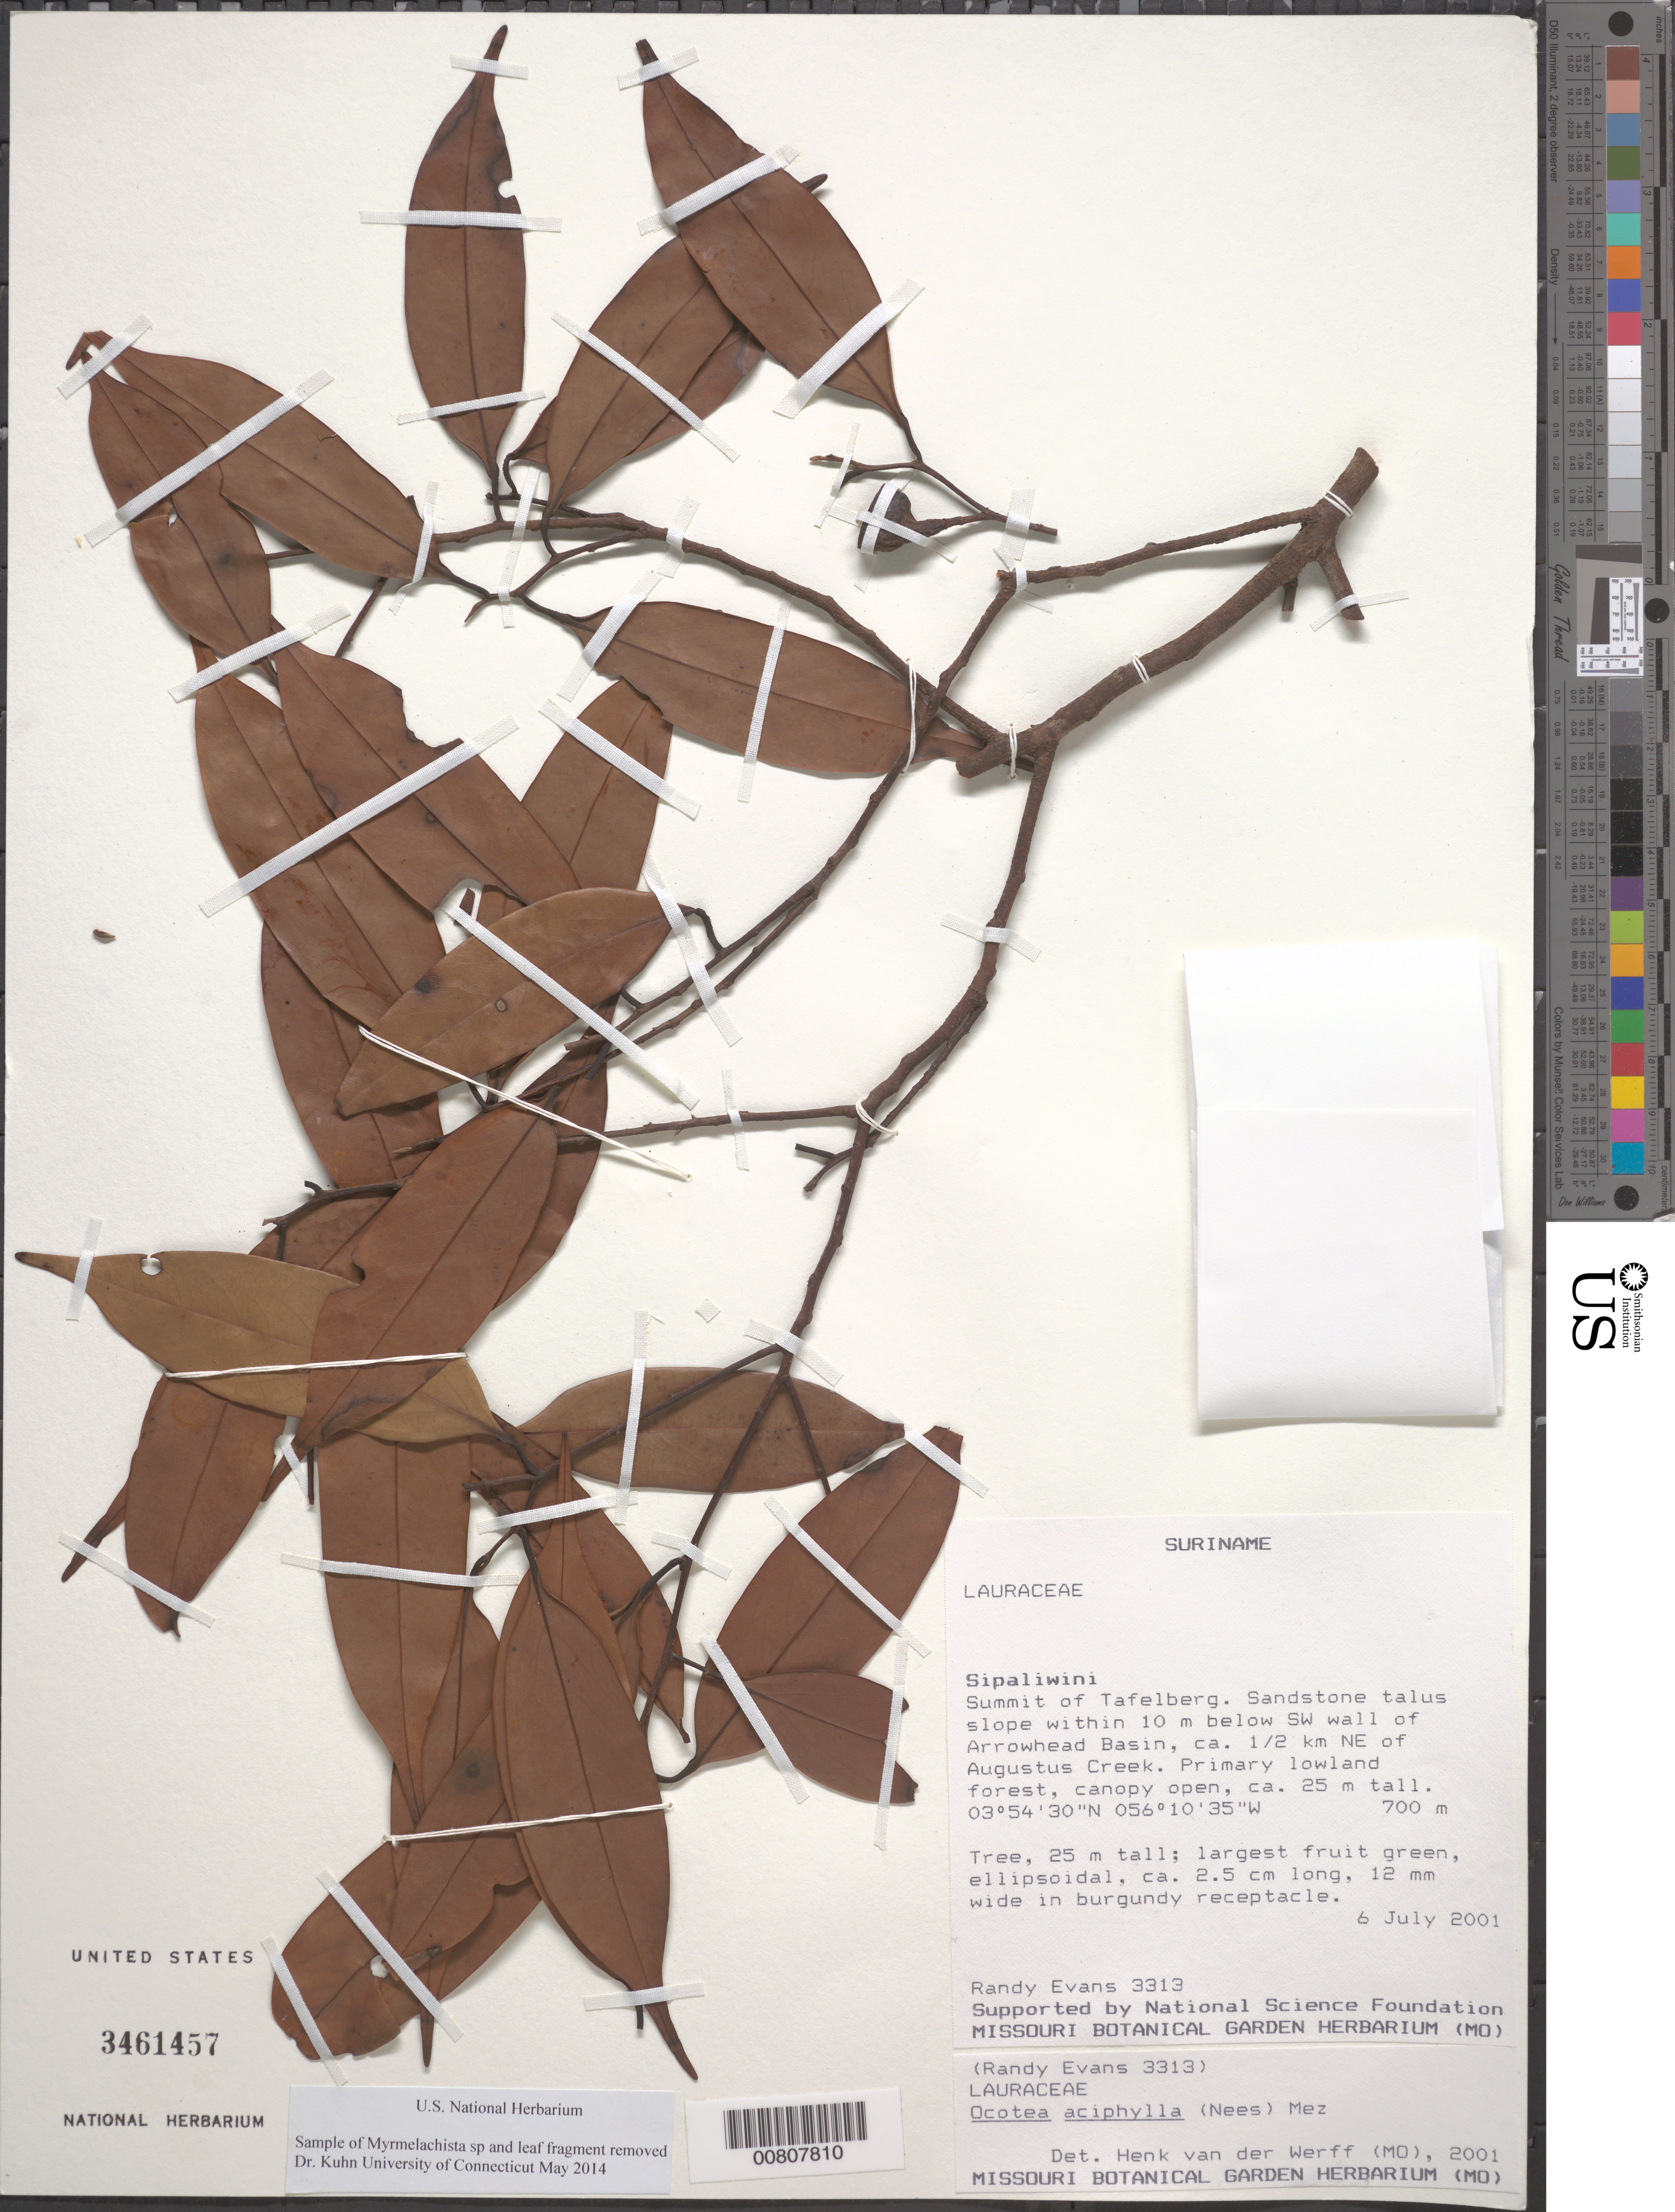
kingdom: Plantae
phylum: Tracheophyta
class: Magnoliopsida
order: Laurales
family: Lauraceae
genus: Ocotea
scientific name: Ocotea aciphylla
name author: (Nees & Mart.) Mez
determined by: van der Werff, H., (MO), Missouri Botanical Garden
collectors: R. Evans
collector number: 3313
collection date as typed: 6-Jul-01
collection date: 2001-07-06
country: Suriname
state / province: Sipaliwini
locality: Tafelberg (Table Mountain), Arrowhead Basin, 10 m below SW wall of; ca. 0.5 km NE of Augustus Creek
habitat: Primary lowland forest, canopy open, ca. 25 m tall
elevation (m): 700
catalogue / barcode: US 3461457